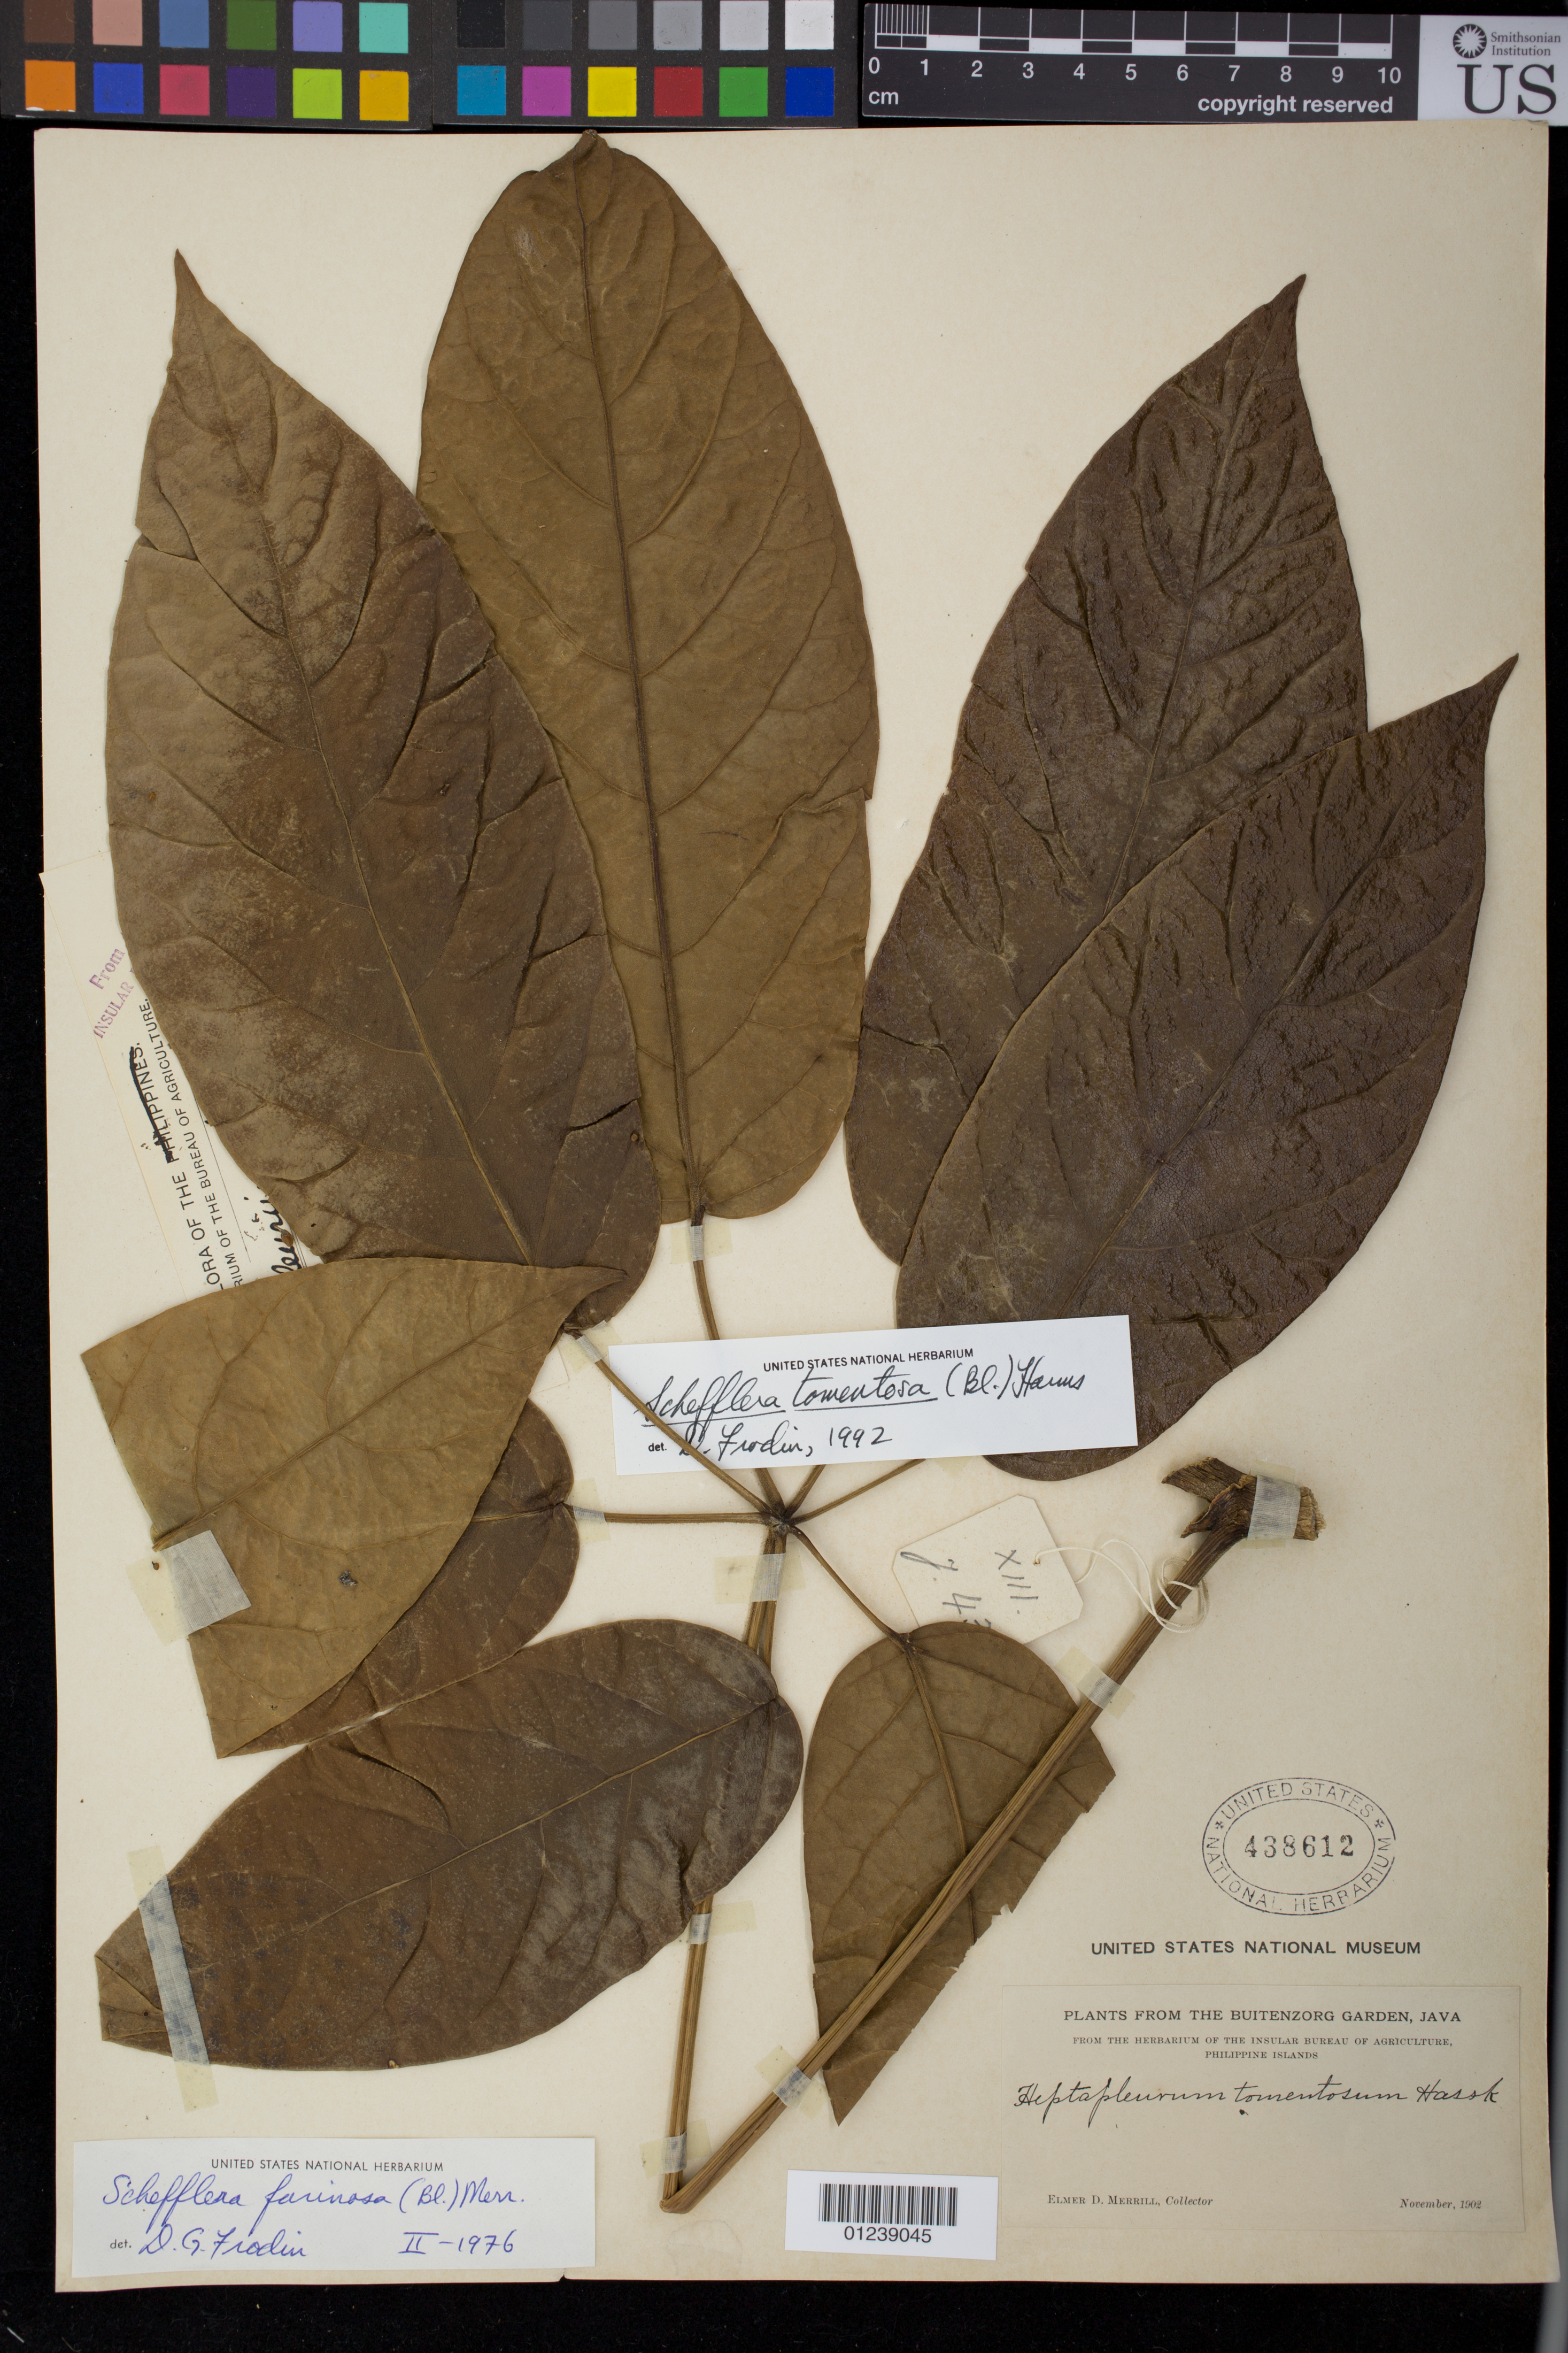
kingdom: Plantae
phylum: Tracheophyta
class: Magnoliopsida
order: Apiales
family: Araliaceae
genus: Heptapleurum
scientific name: Heptapleurum farinosum var. farinosum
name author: (Blume) Lowry & G. M. Plunkett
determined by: Wagner, W. L., (BOT), Smithsonian Institution - National Museum of Natural History (UNITED STATES)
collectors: E. D. Merrill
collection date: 1902-11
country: Indonesia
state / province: Java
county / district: Jawa Barat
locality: Buitenzorg Garden, Java.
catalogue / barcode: US 438612